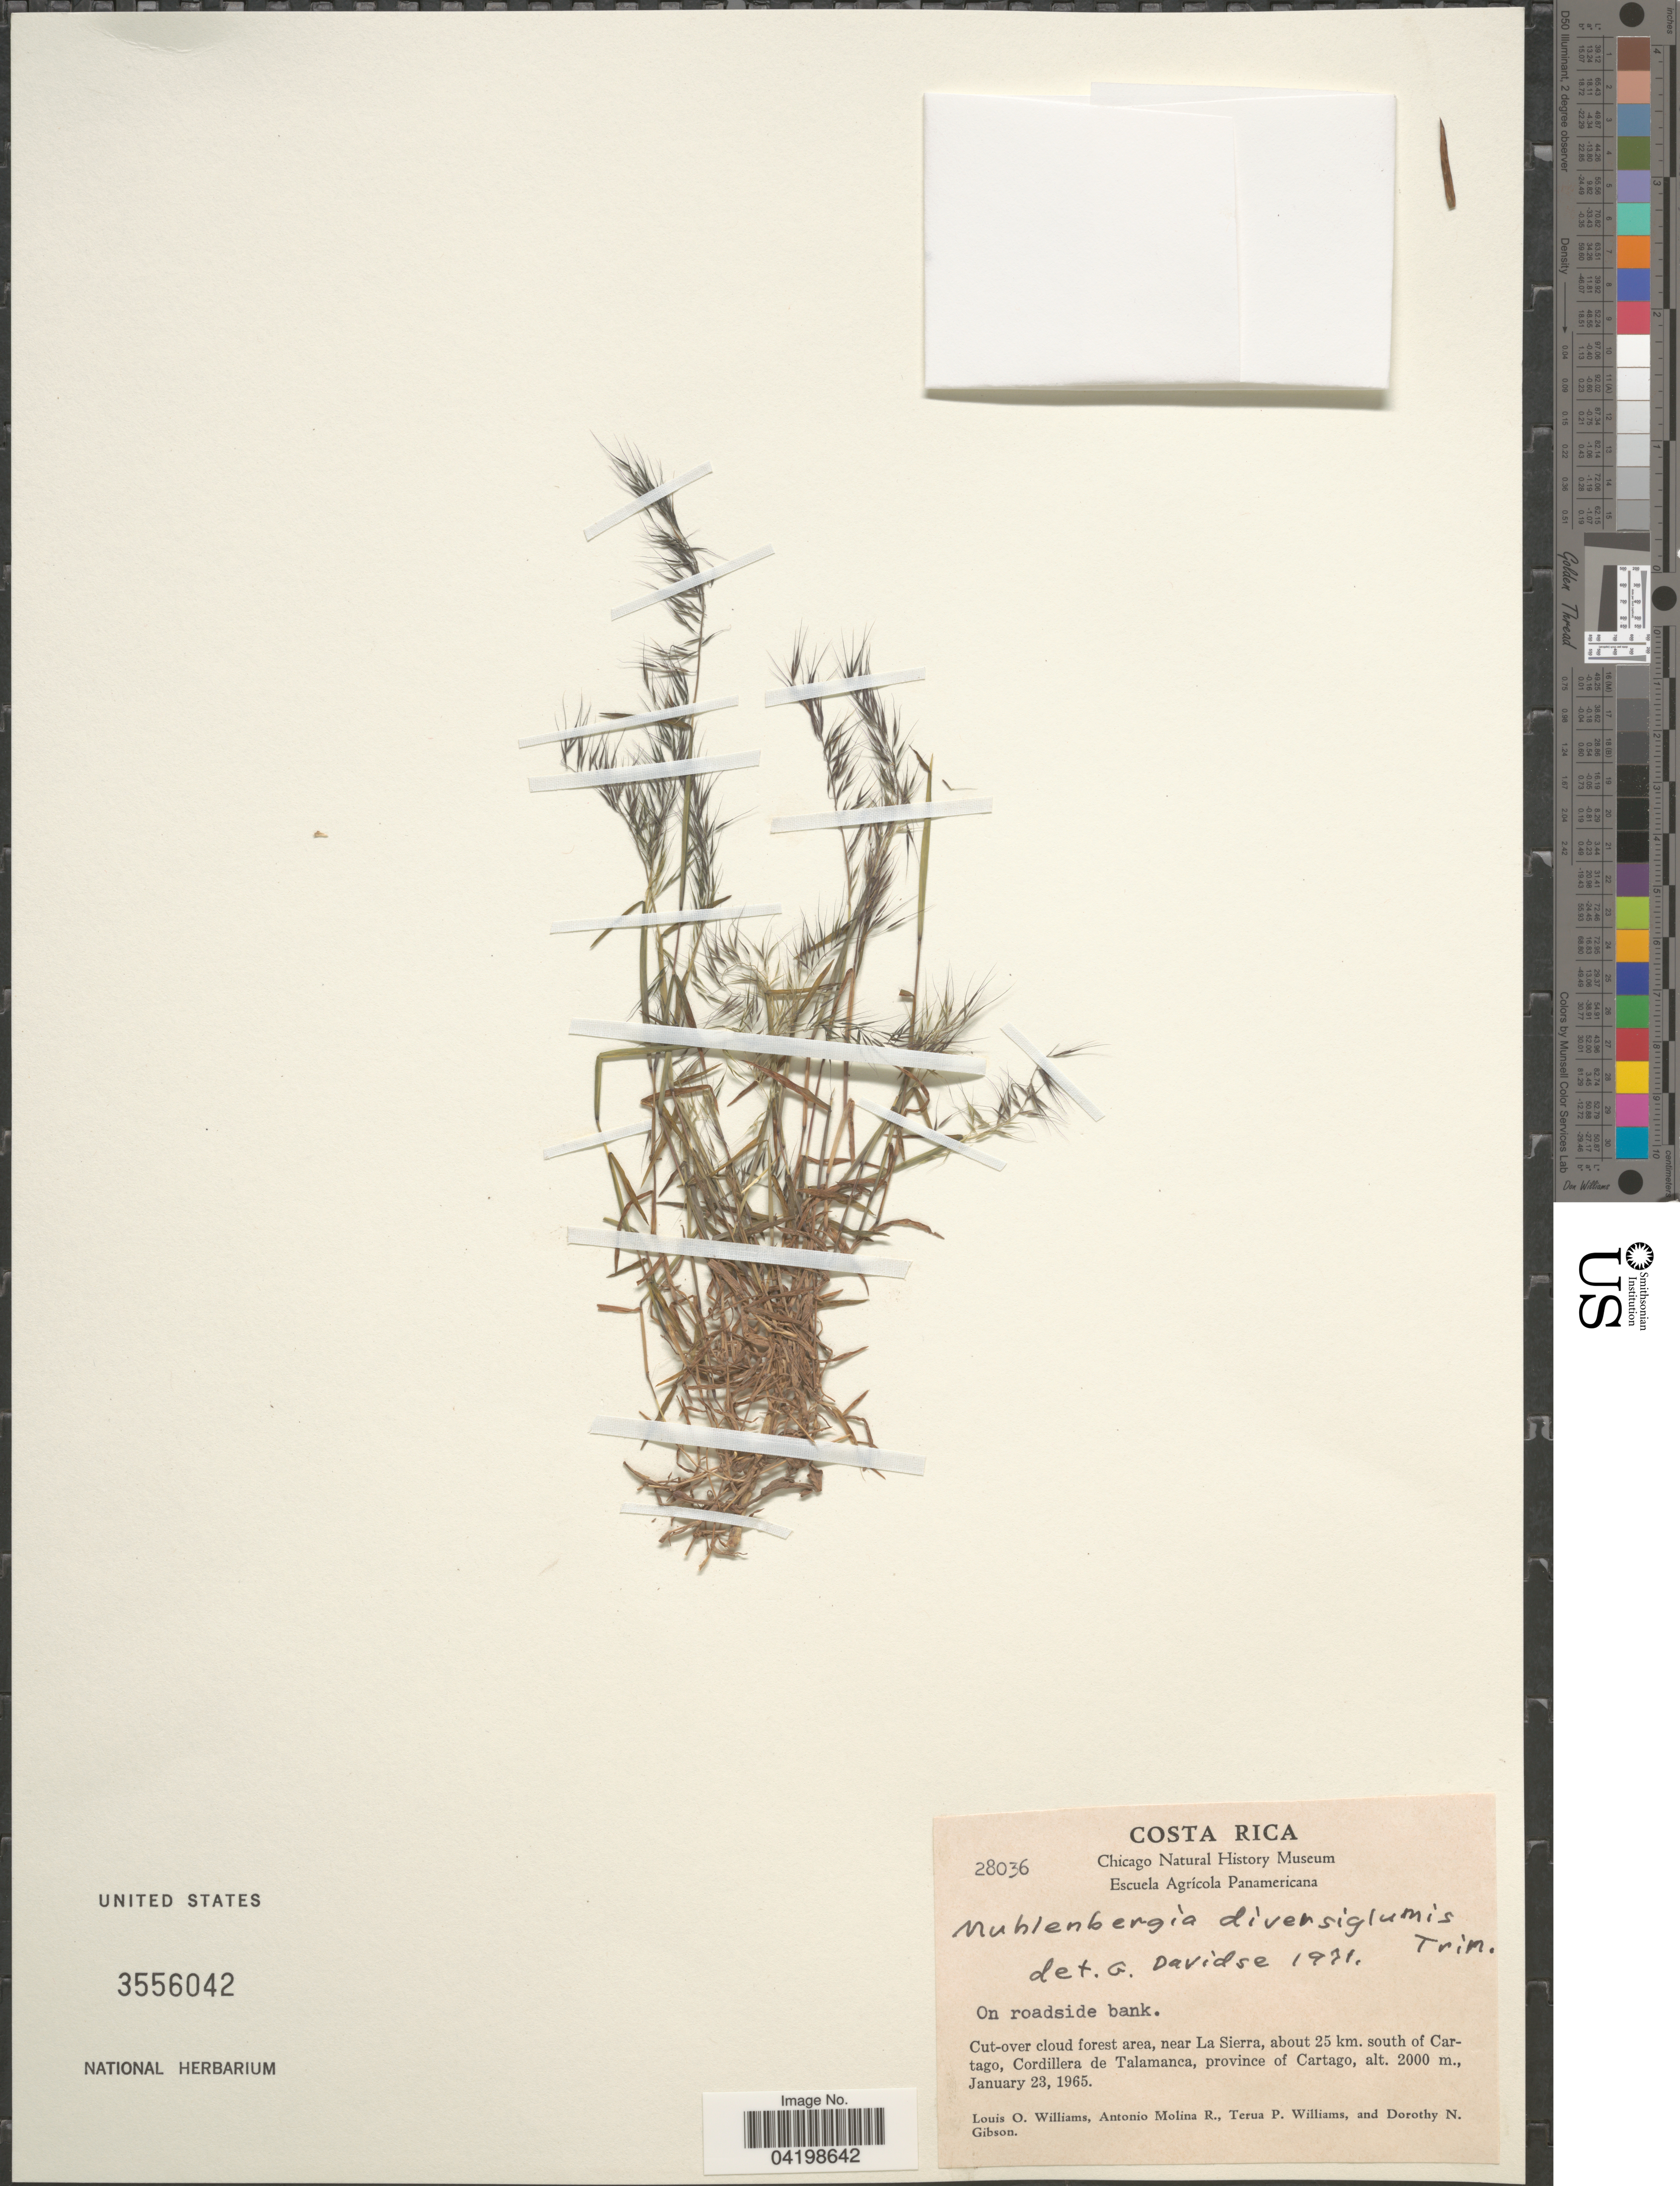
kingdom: Plantae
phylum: Tracheophyta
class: Liliopsida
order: Poales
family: Poaceae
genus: Muhlenbergia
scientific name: Muhlenbergia diversiglumis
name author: Trin.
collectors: L. O. Williams, A. Molina R., T. P. Williams & D. N. Gibson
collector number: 28036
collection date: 1965-01-23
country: Costa Rica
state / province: Cartago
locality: Cut-over cloud forest area, near La Sierra, about 25 km. south of Cartago, Cordillera de Talamanca.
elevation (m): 2000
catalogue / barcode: US 3556042